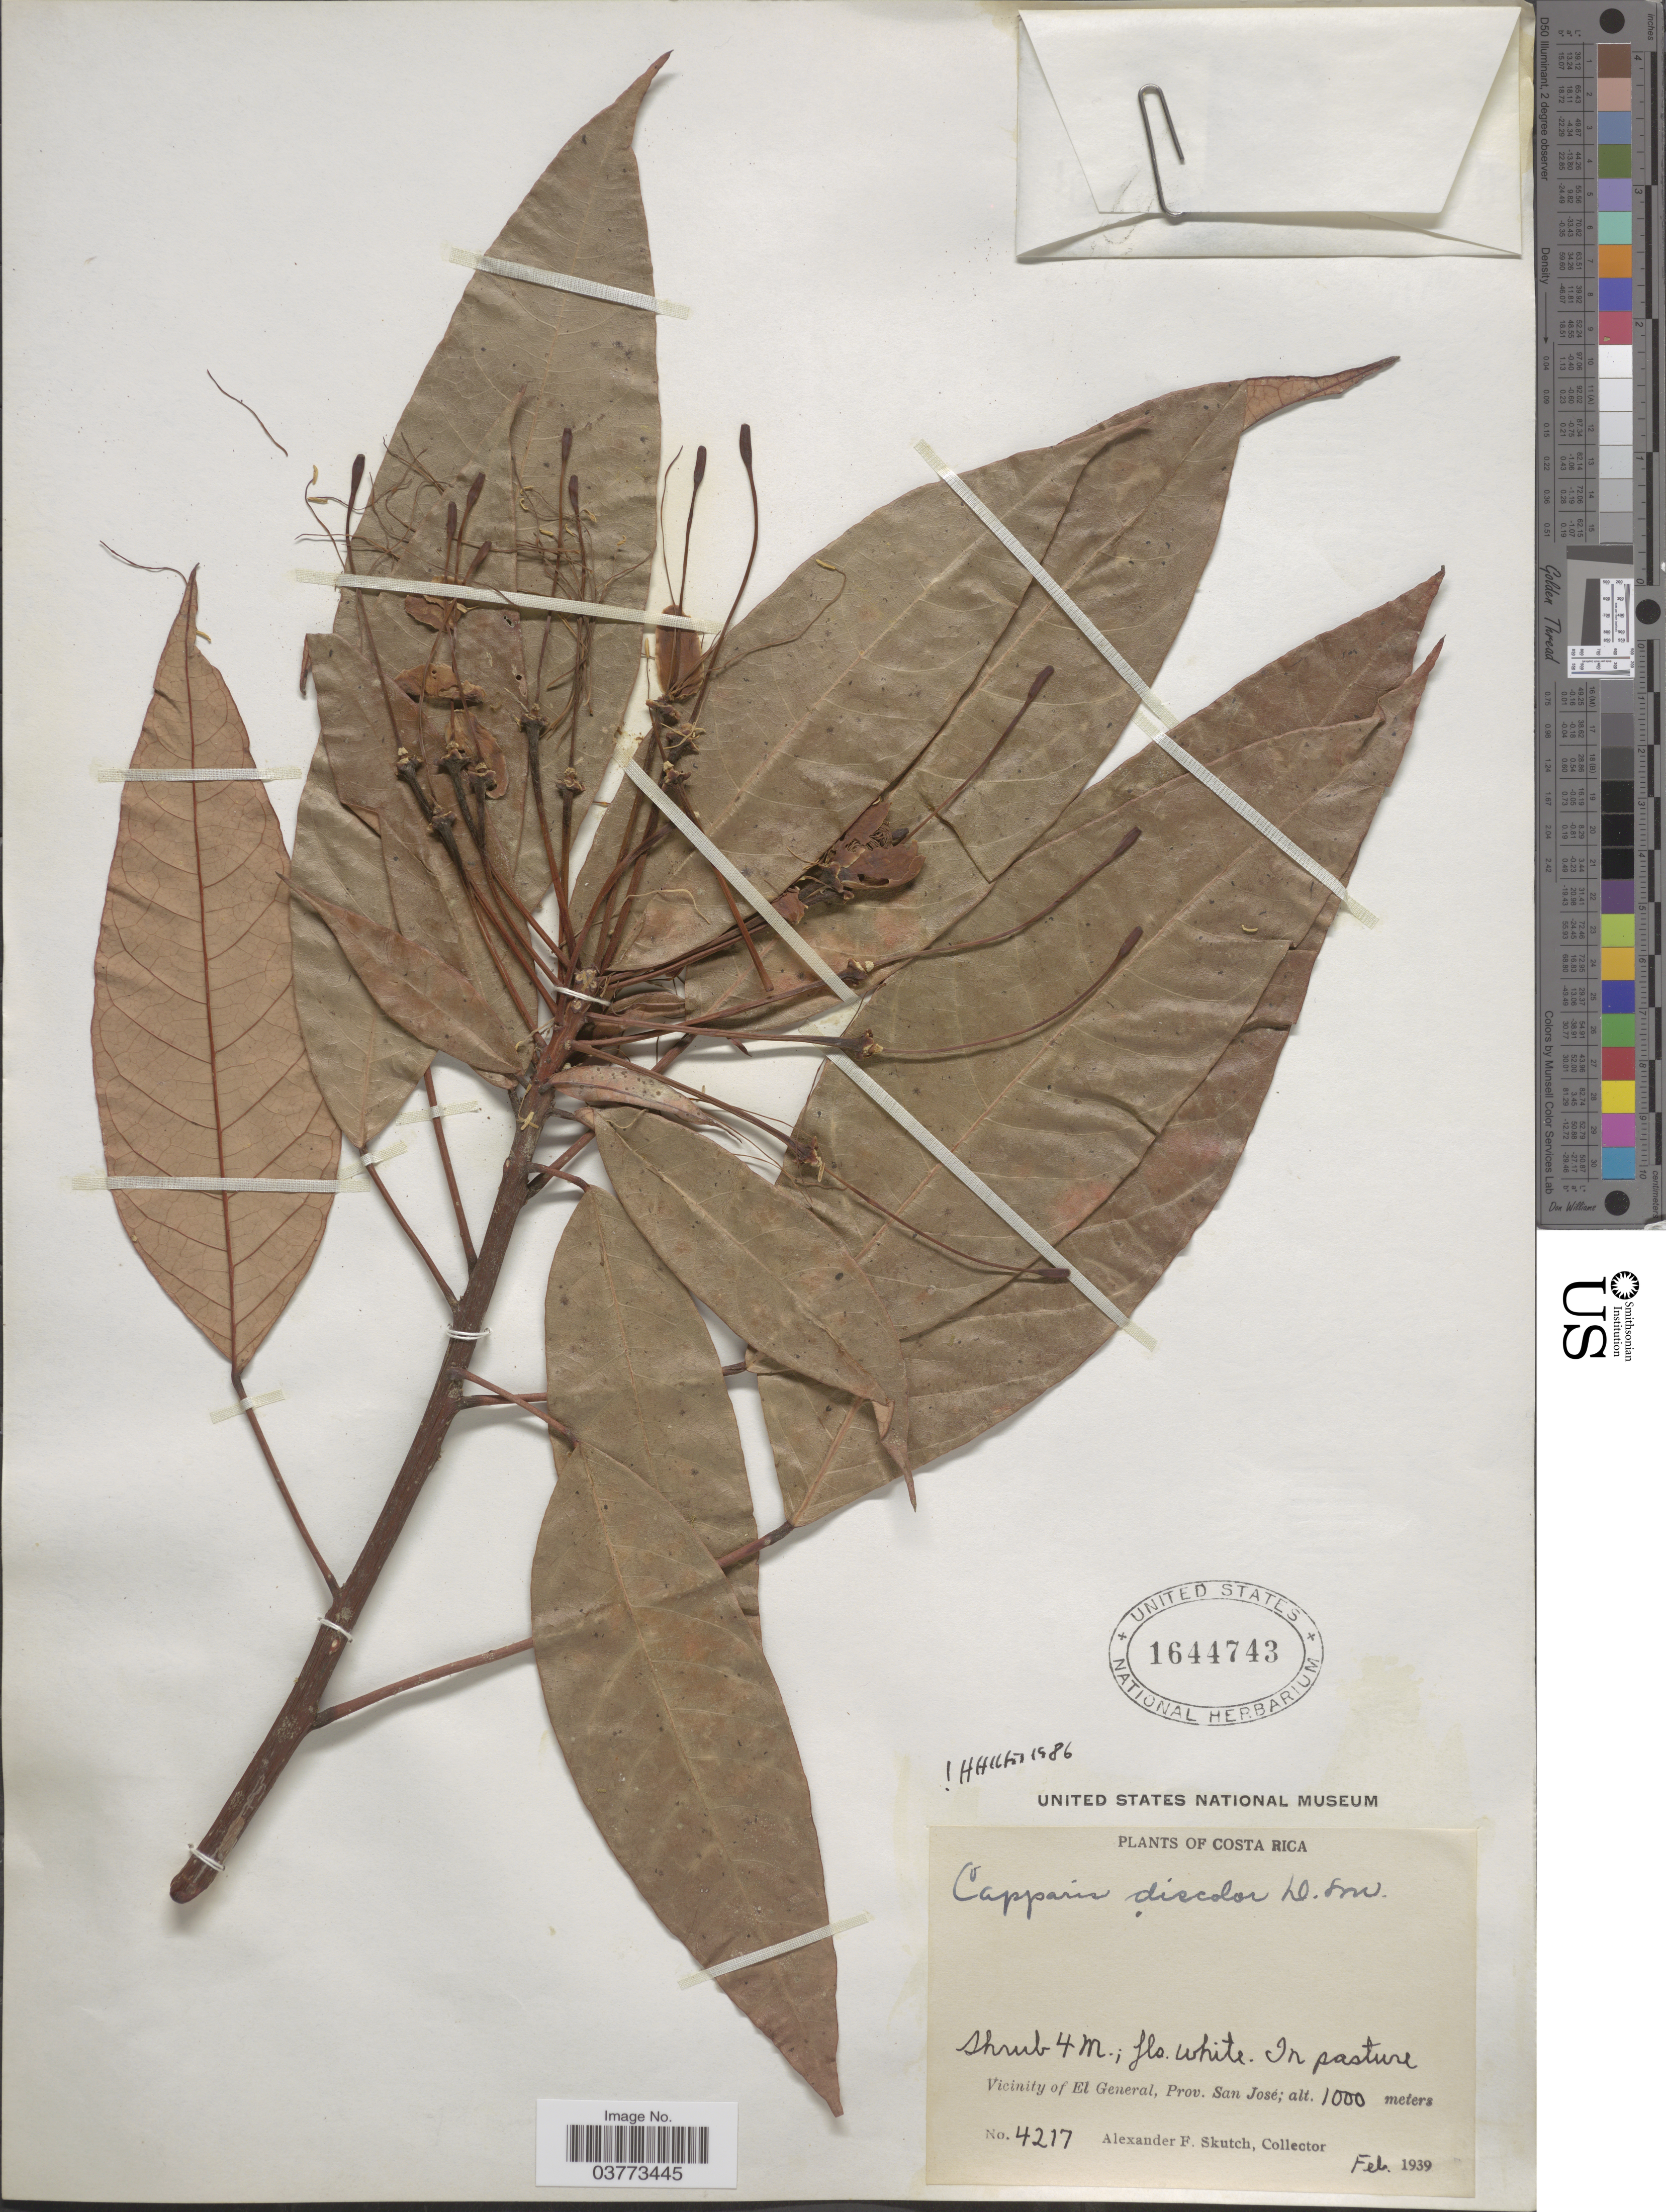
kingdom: Plantae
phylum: Tracheophyta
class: Magnoliopsida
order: Brassicales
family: Capparaceae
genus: Capparidastrum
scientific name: Capparidastrum discolor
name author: (Donn. Sm.) Iltis, H.H. & Cornejo, X.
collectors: A. F. Skutch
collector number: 4217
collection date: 1939-02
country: Costa Rica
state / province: San José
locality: In pasture. Vicinity of El General.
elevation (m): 1000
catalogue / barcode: US 1644743